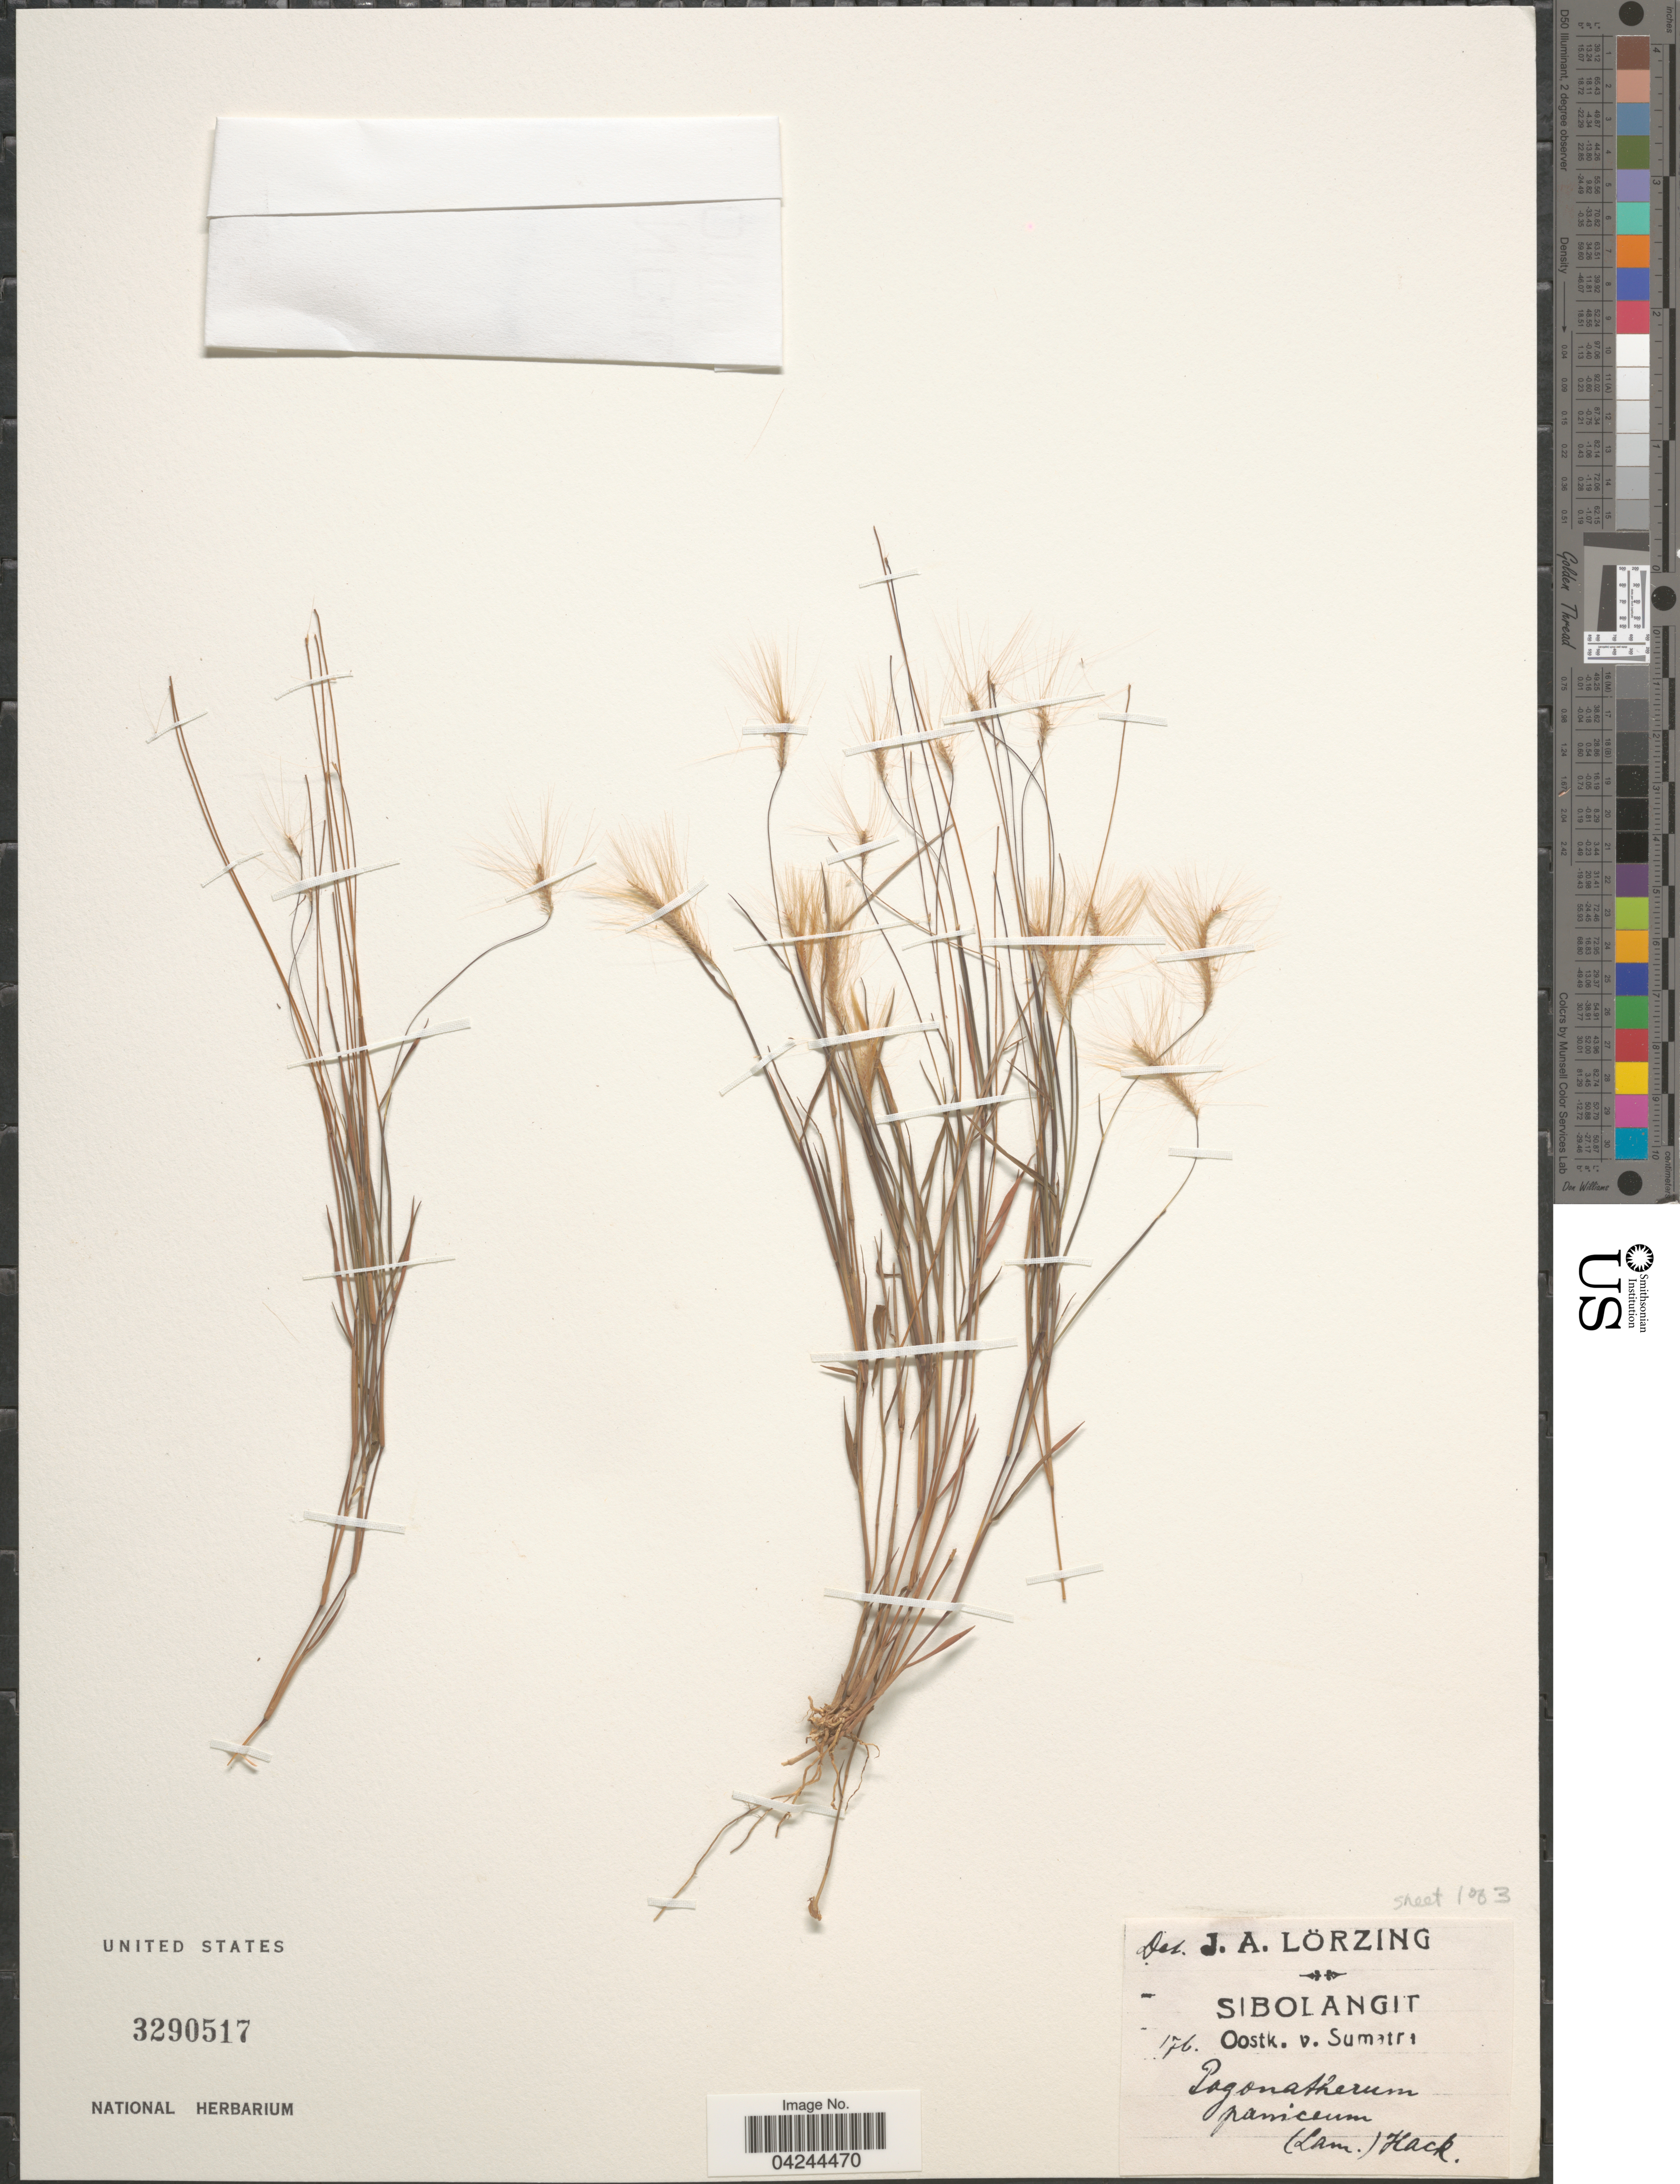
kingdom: Plantae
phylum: Tracheophyta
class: Liliopsida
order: Poales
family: Poaceae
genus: Pogonatherum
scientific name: Pogonatherum crinitum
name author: (Thunb.) Kunth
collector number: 176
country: Indonesia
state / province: Sumatra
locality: Sibolangit. Oostk. v. Sumatra.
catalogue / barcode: US 3290517